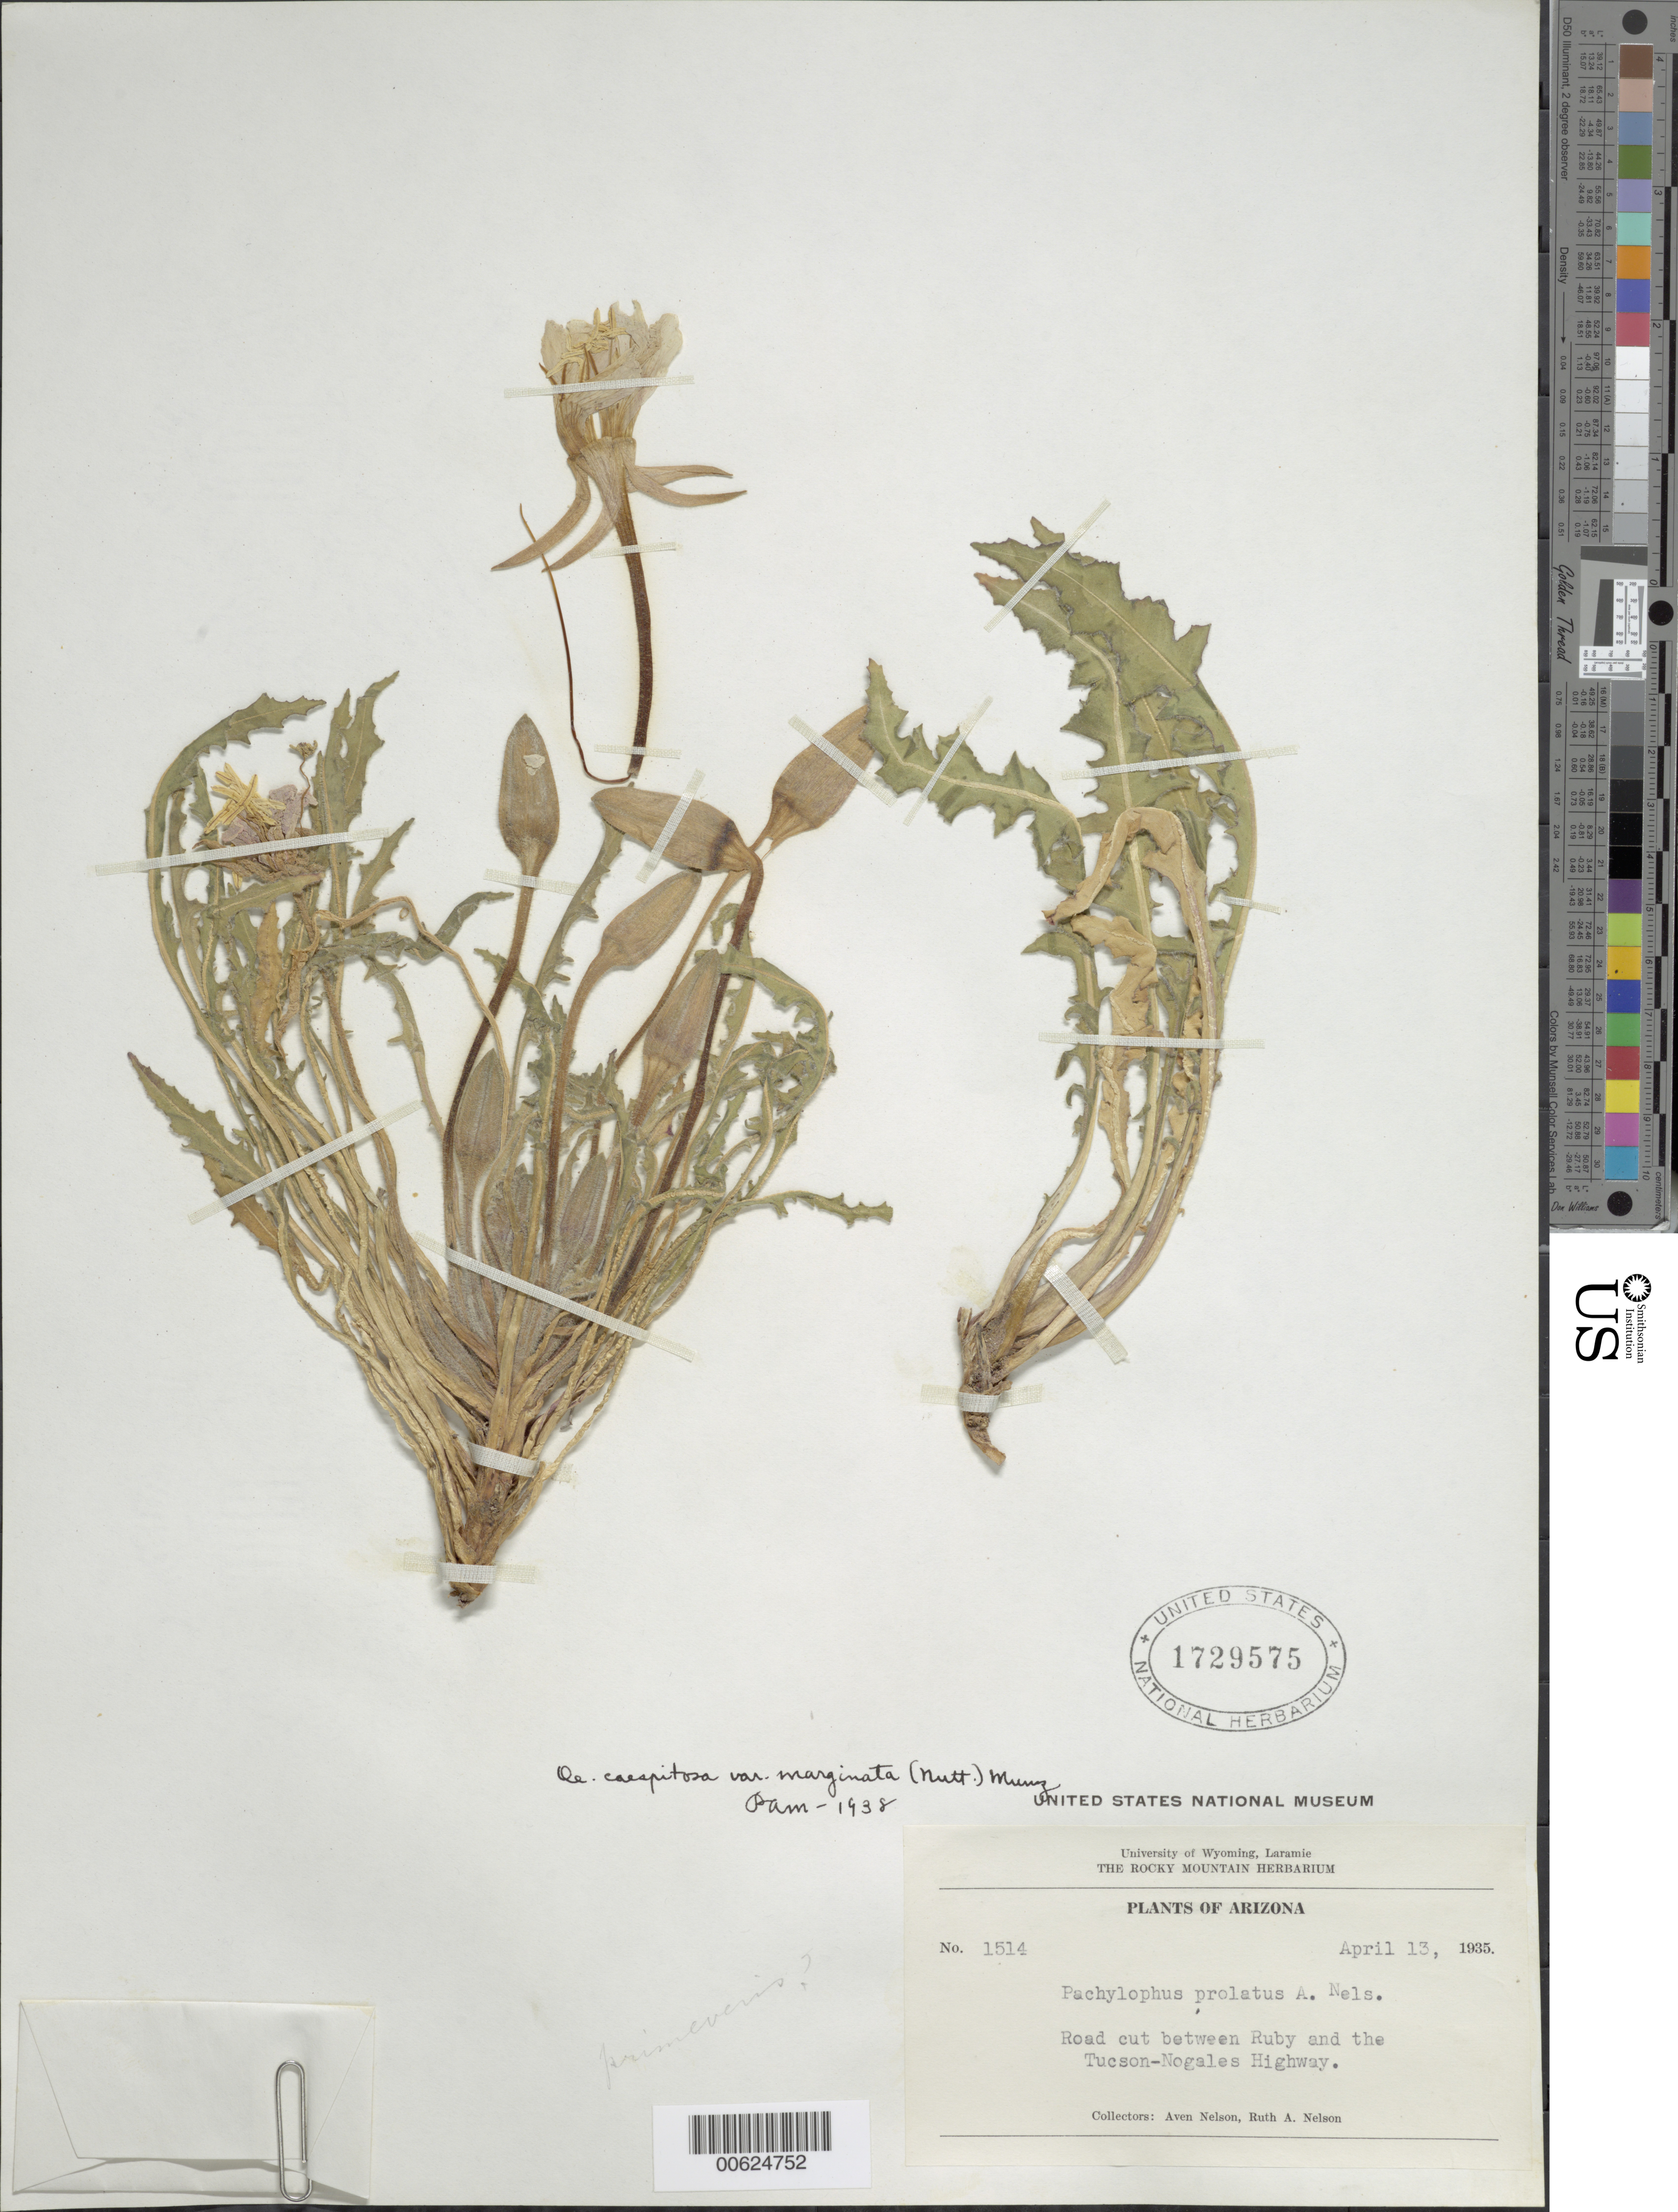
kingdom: Plantae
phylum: Tracheophyta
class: Magnoliopsida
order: Myrtales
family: Onagraceae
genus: Oenothera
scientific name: Oenothera cespitosa subsp. marginata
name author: (Nutt. ex Hook. & Arn.) Munz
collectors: A. Nelson & R. A. Nelson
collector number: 1514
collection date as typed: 13 Apr 1935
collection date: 1935-04-13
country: United States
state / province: Arizona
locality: Between Riby and the Tucson-Nagales Highway.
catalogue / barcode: US 1729575